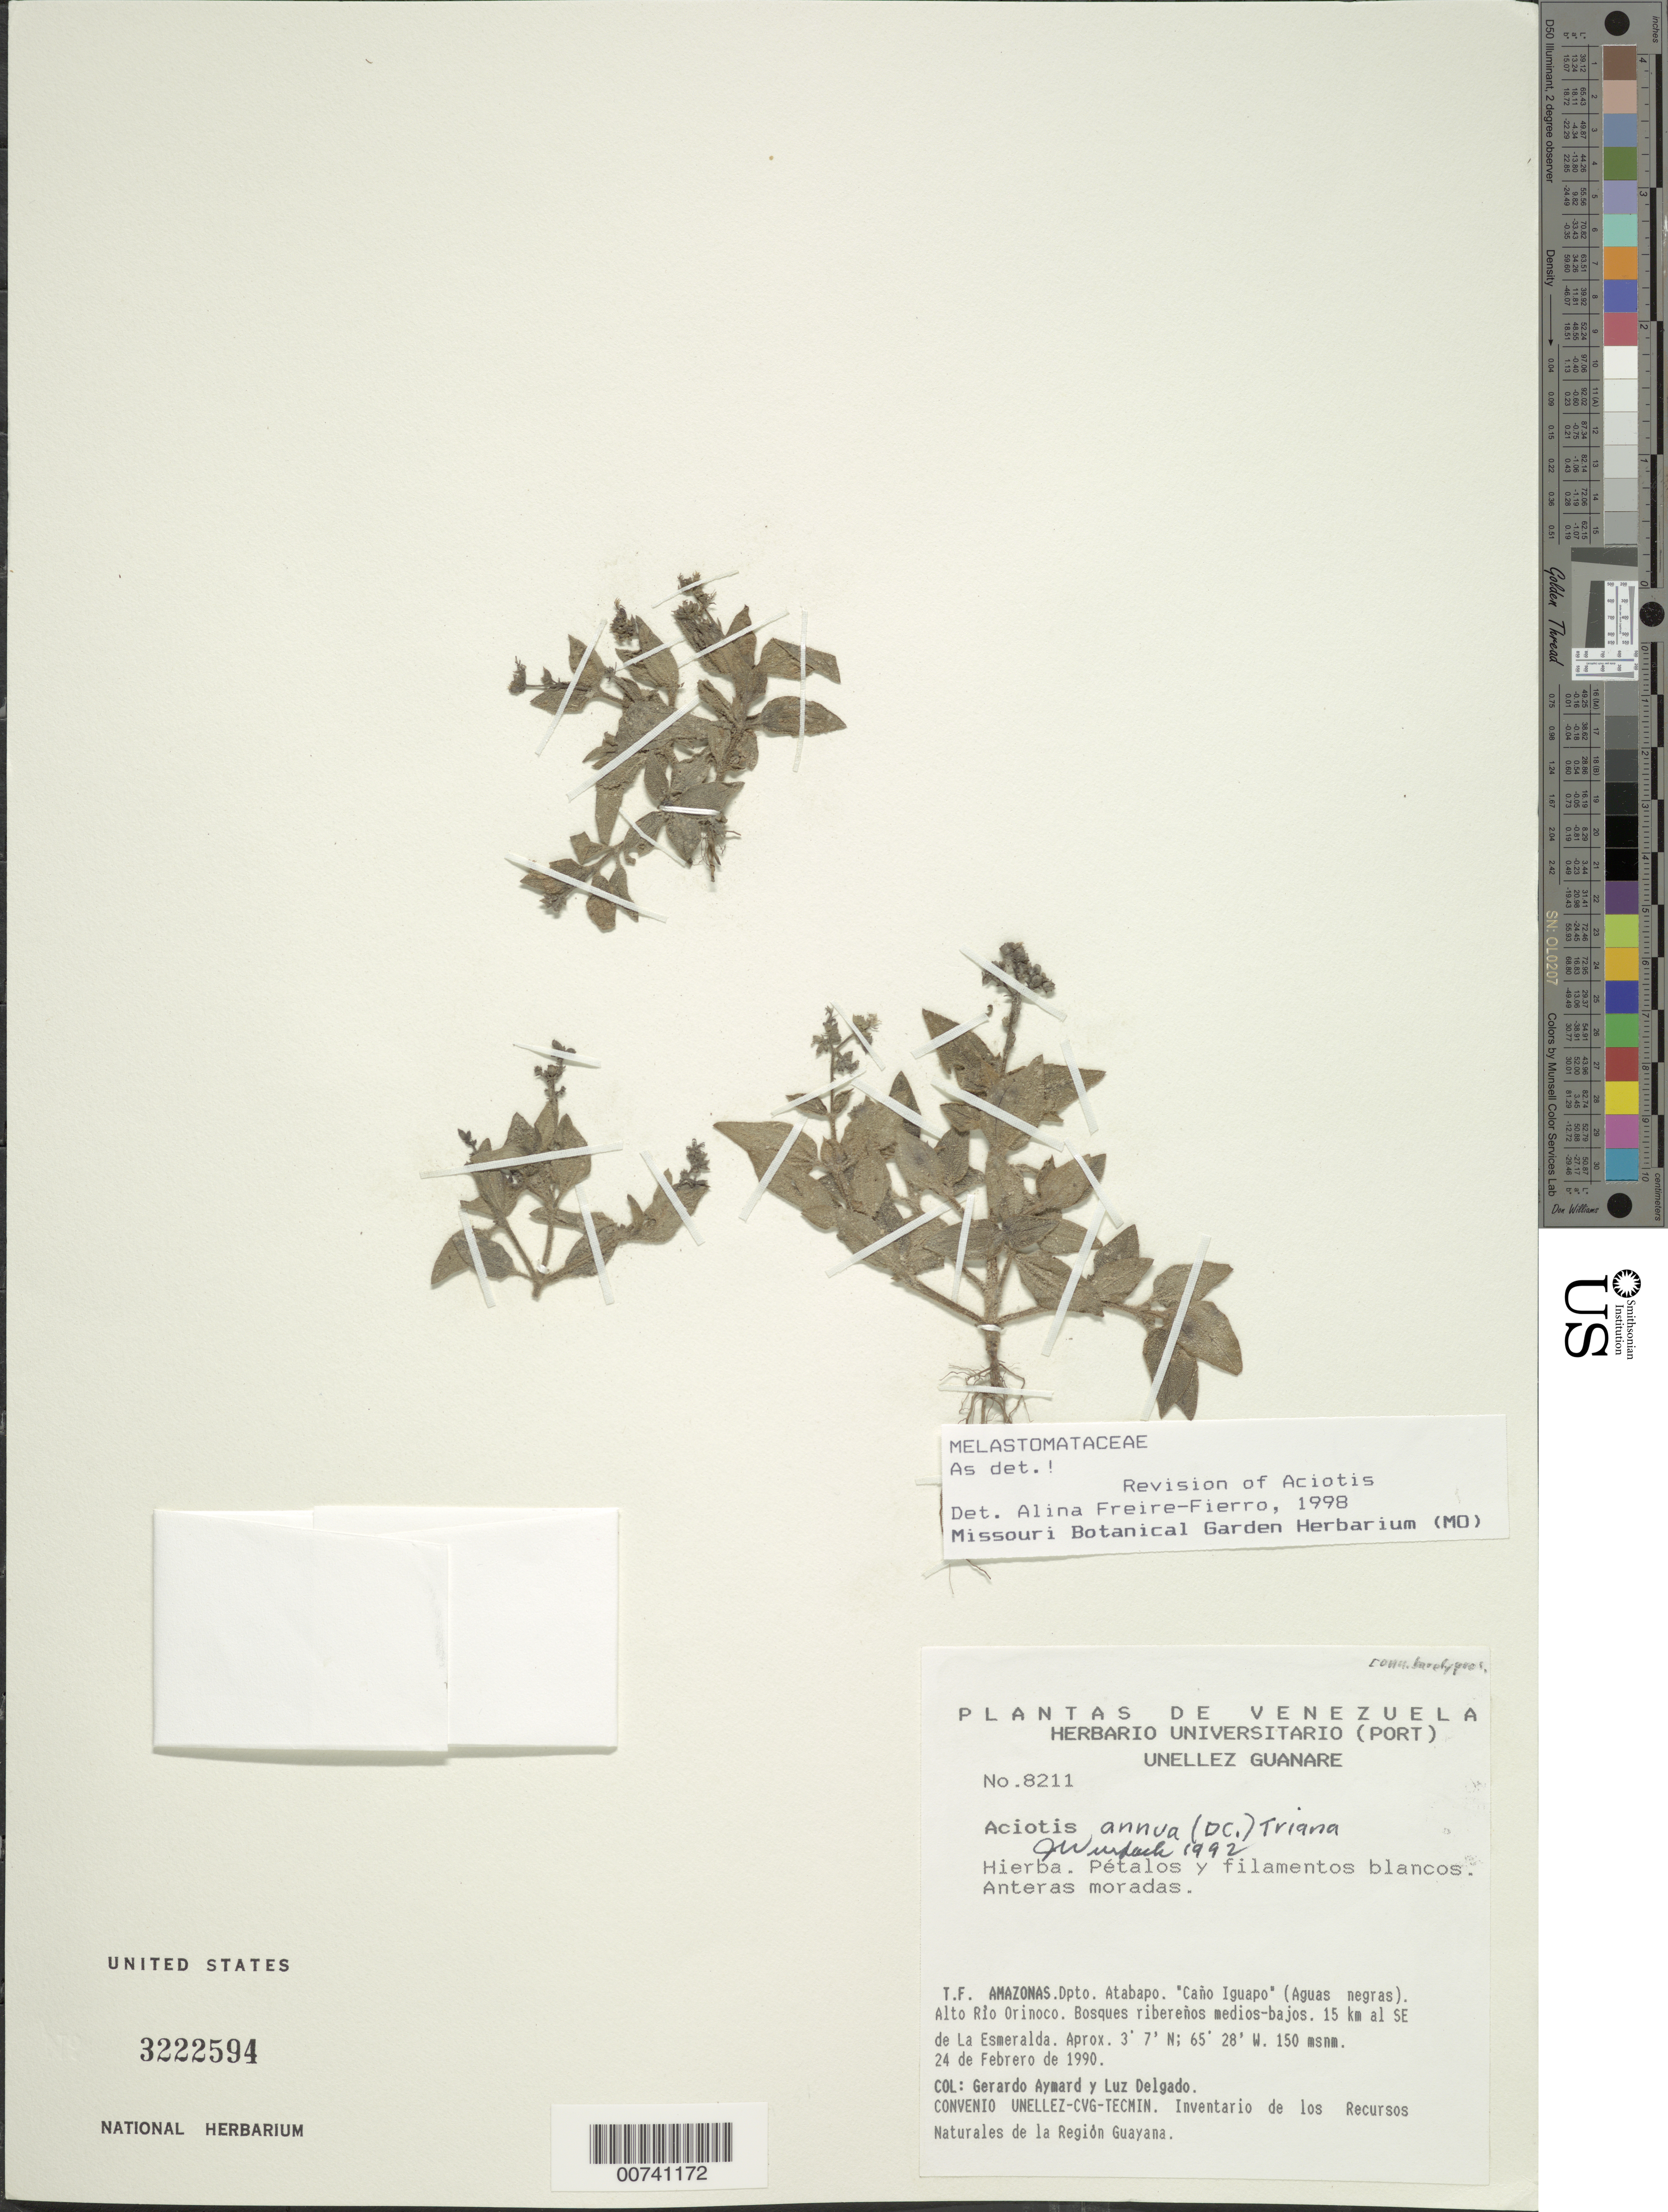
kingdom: Plantae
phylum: Tracheophyta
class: Magnoliopsida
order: Myrtales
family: Melastomataceae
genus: Aciotis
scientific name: Aciotis annua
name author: (Mart. ex DC.) Triana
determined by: Freire-Fierro, A.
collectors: G. A. Aymard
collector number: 8211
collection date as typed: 24-Feb-90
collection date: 1990-02-24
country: Venezuela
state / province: Amazonas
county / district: Atabapo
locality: Caño Iguapo; alto Río Orinoco; 15 km SE of La Esmeralda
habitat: Bosques riberenos medios bajos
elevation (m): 150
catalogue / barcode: US 3222594